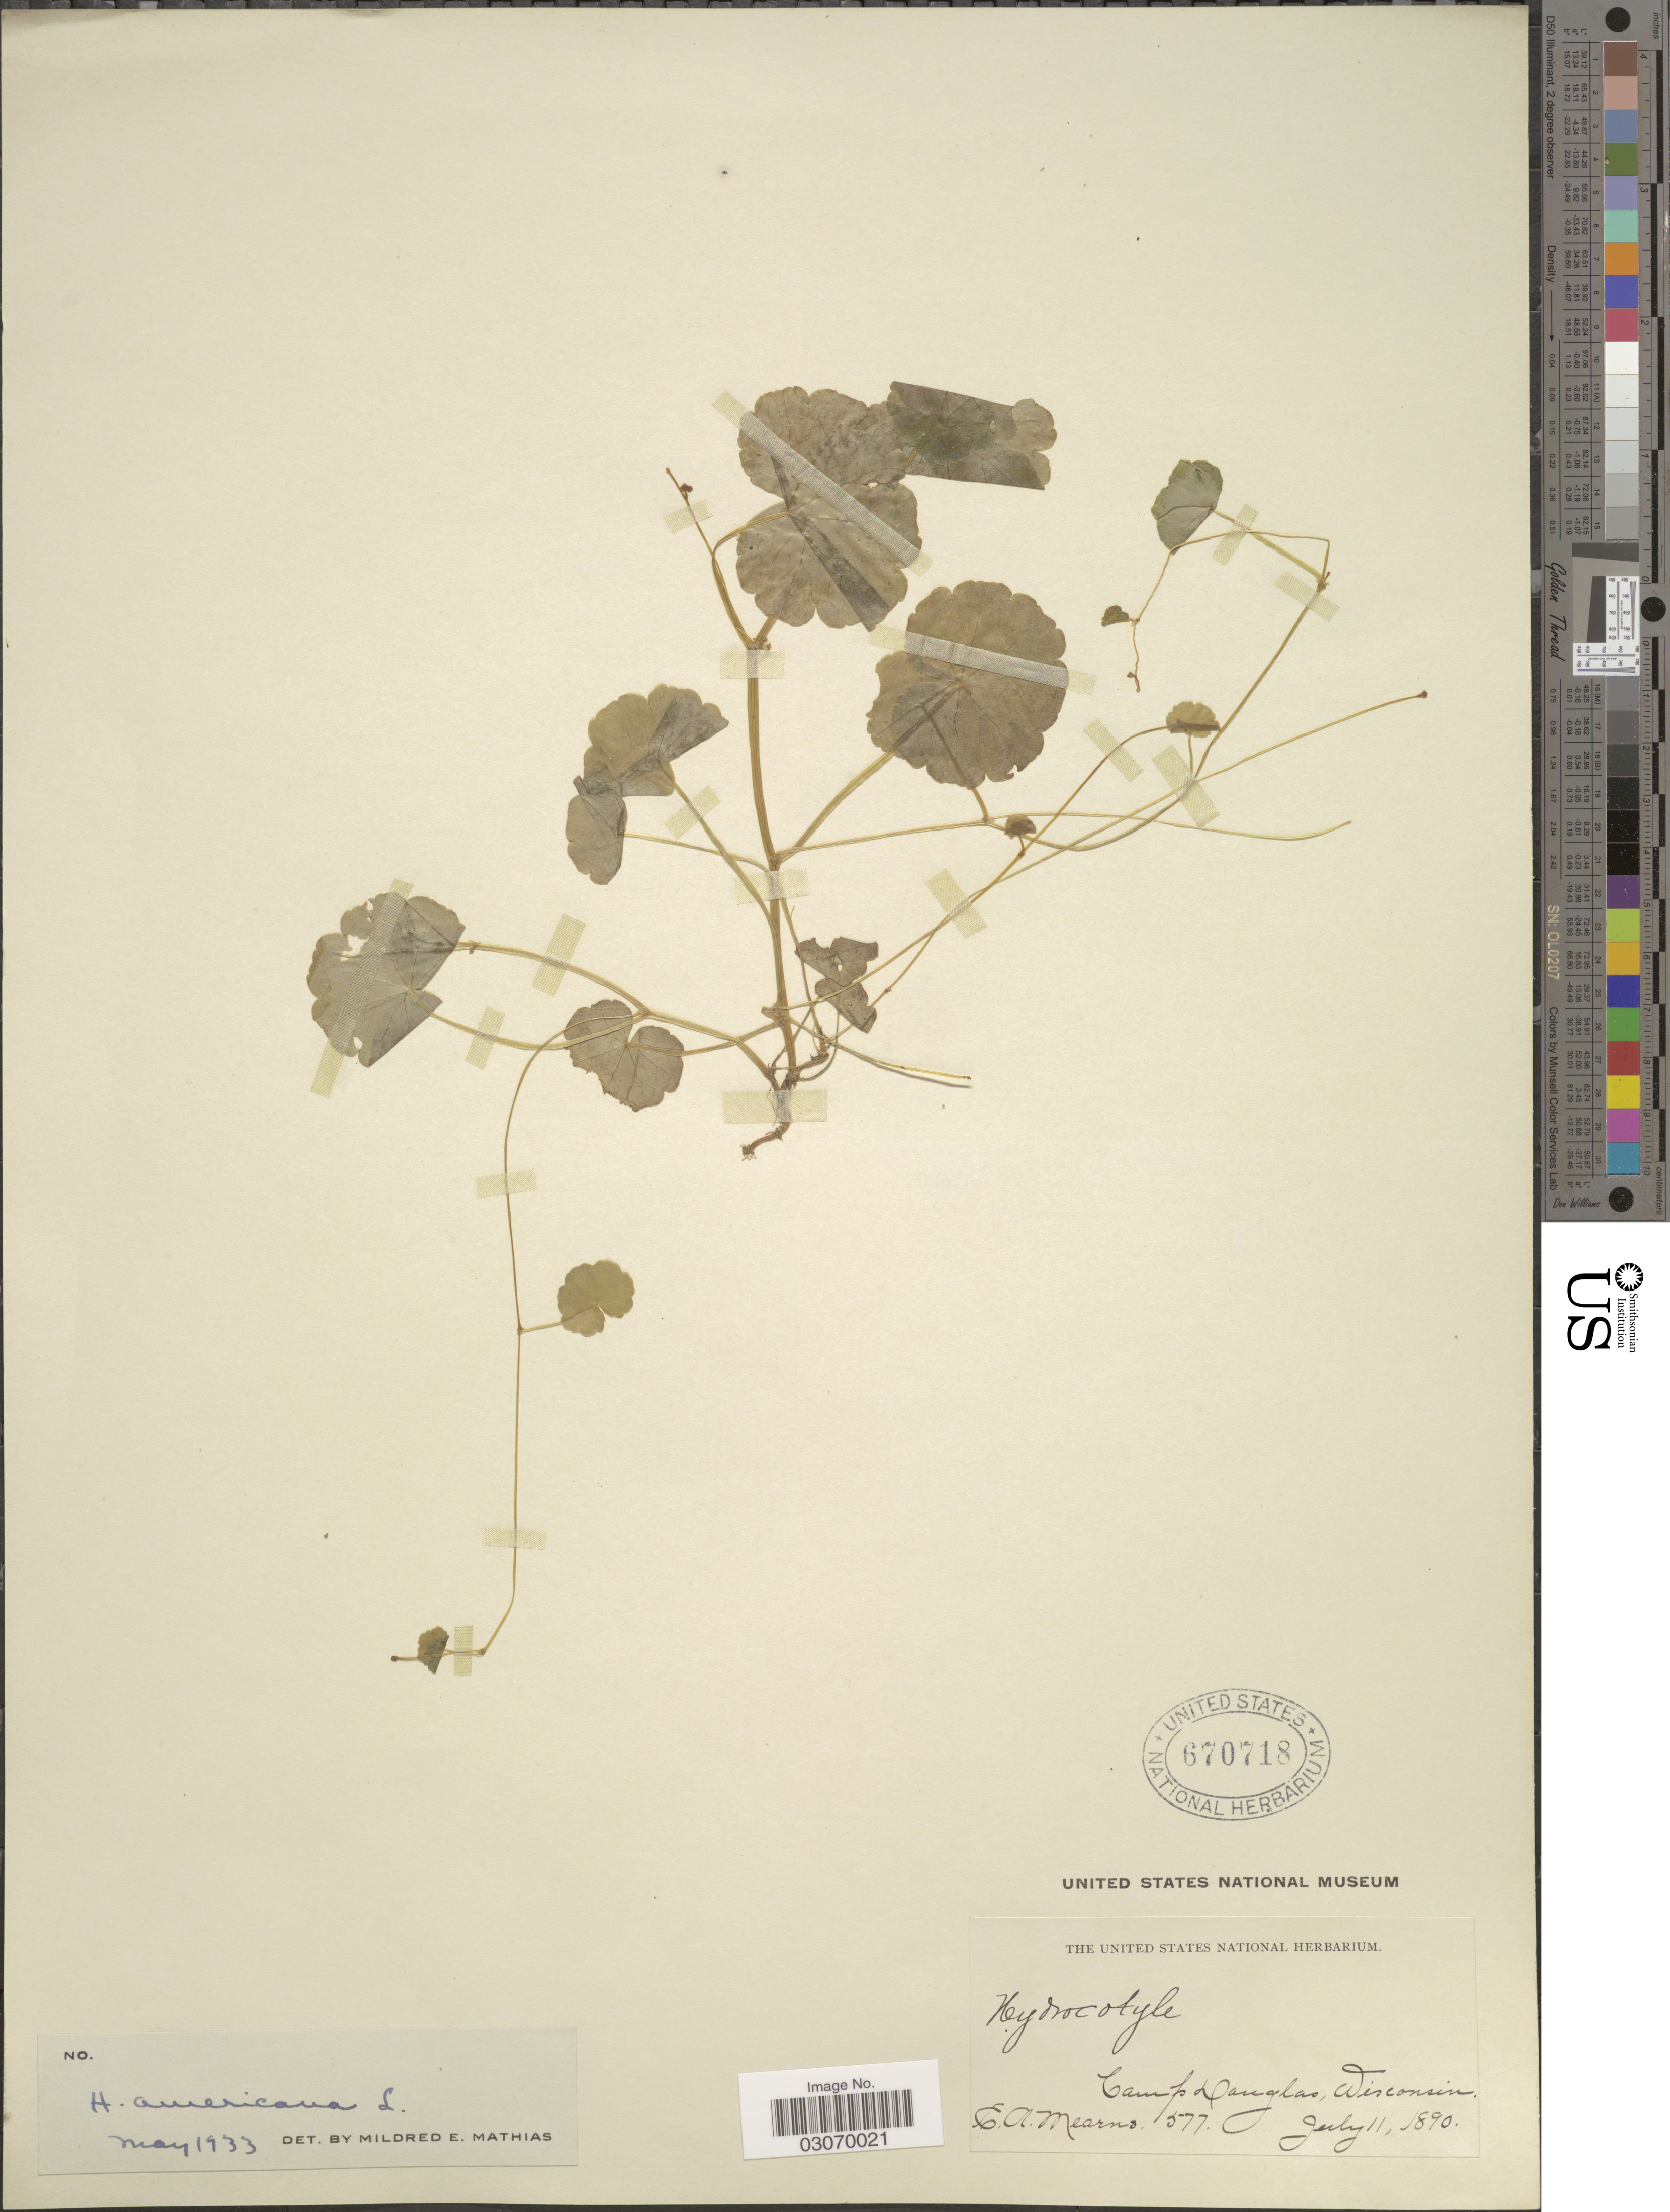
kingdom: Plantae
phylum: Tracheophyta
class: Magnoliopsida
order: Apiales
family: Araliaceae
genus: Hydrocotyle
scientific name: Hydrocotyle americana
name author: L.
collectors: E. A. Mearns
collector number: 577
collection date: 1890-07-11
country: United States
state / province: Wisconsin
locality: Camp Douglas.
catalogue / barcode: US 670718